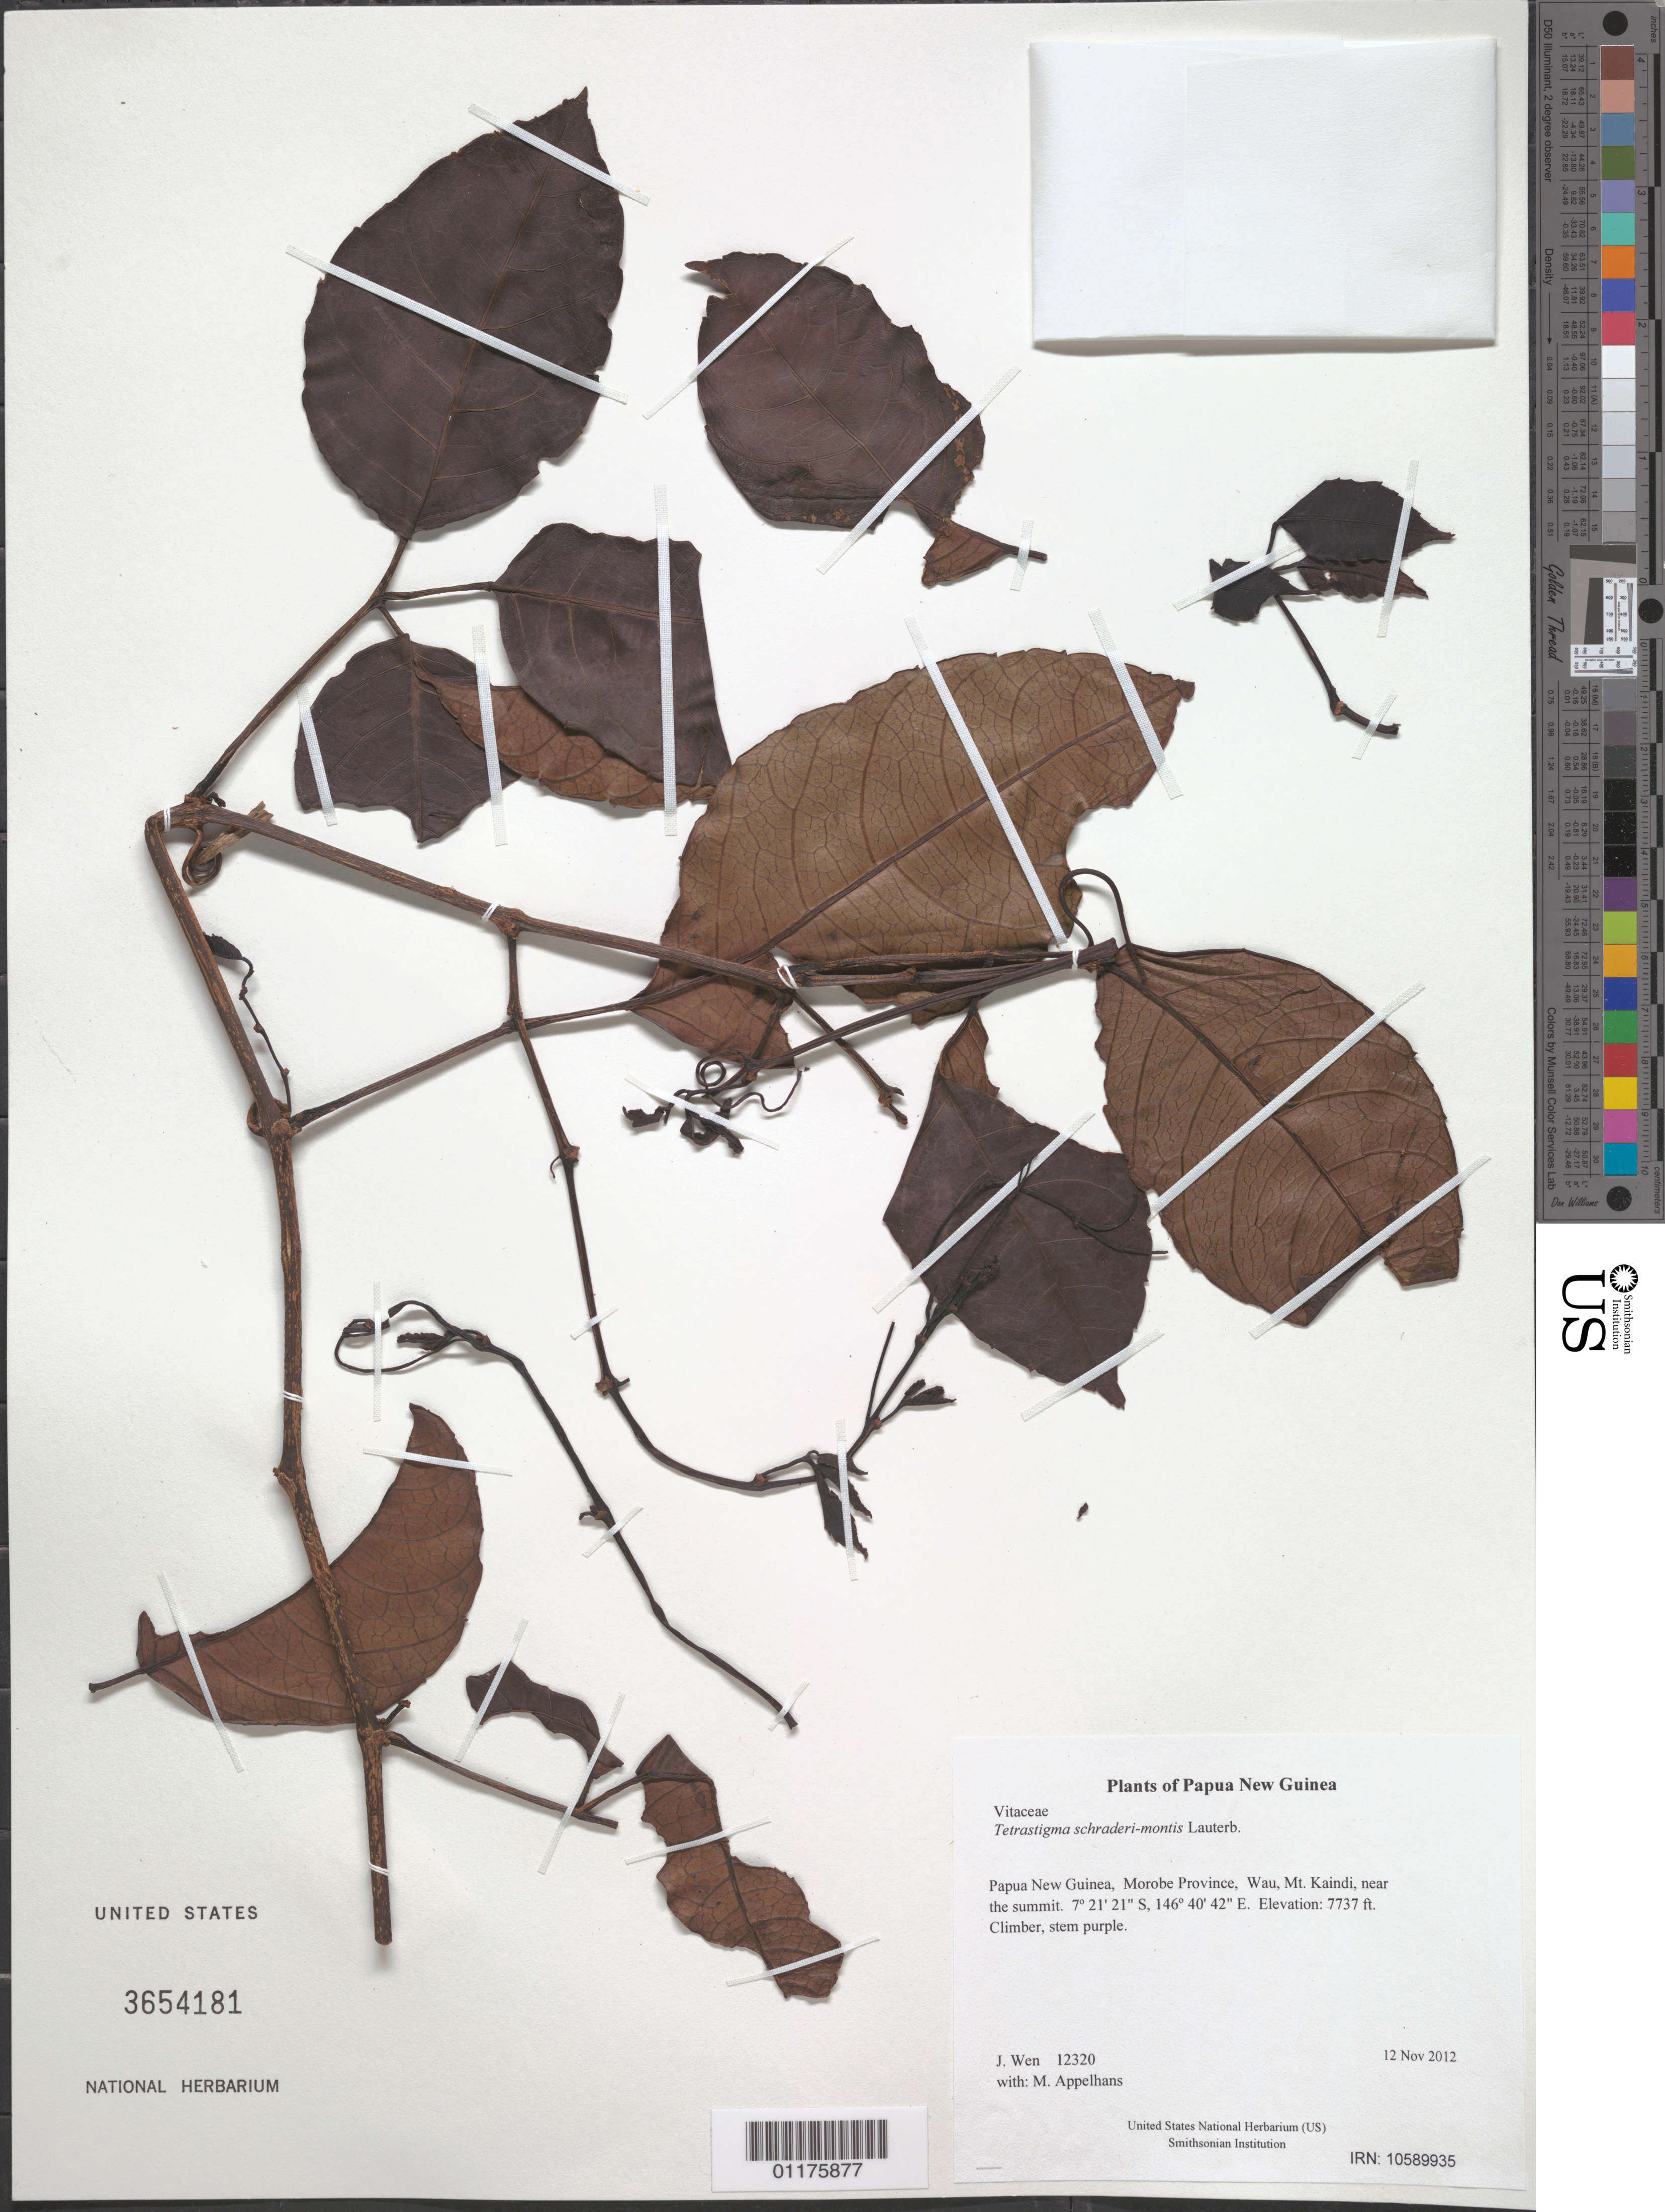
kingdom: Plantae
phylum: Tracheophyta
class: Magnoliopsida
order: Vitales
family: Vitaceae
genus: Tetrastigma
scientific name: Tetrastigma schraderi-montis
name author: Lauterb.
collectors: M. Appelhans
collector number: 12320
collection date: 2012-11-12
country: Papua New Guinea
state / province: Morobe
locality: Wau, Mt. Kaindi, near the summit.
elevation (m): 2358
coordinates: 07 21.354 S, 146 40.705 E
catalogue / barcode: US 3654181